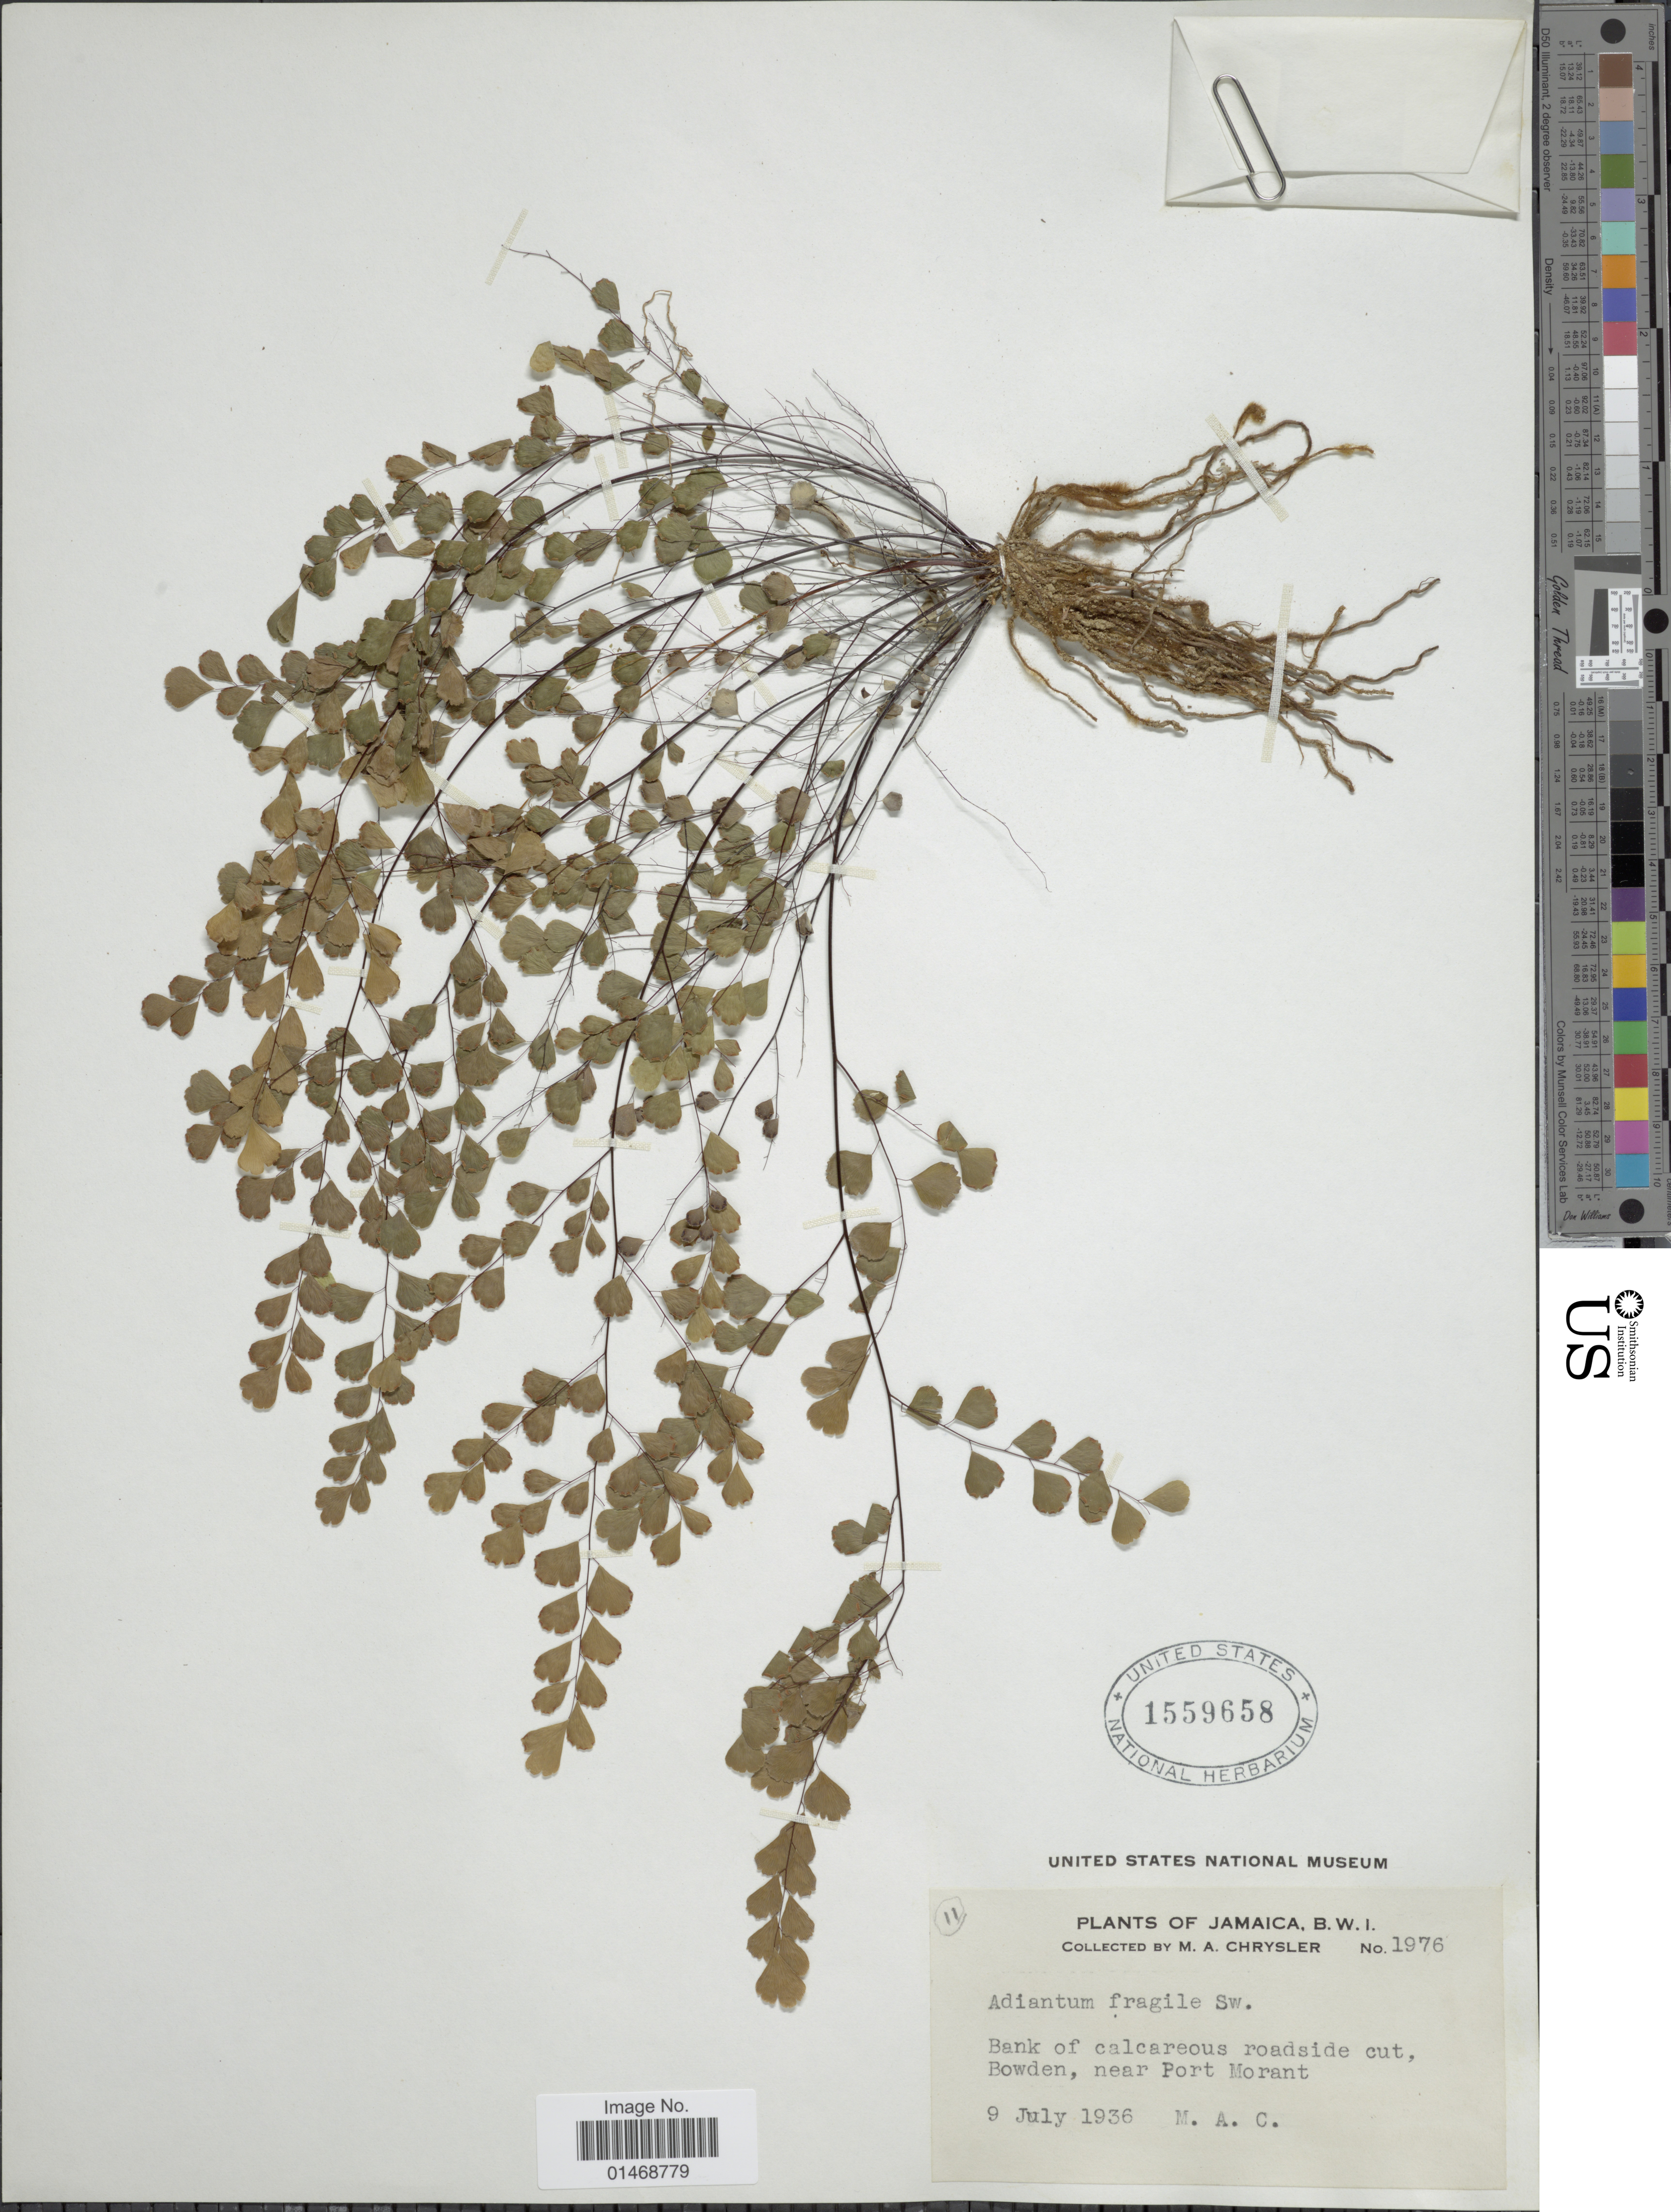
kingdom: Plantae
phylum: Tracheophyta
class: Polypodiopsida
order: Polypodiales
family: Pteridaceae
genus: Adiantum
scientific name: Adiantum fragile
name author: Sw.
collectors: M. A. Chrysler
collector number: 1976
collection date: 1936-07-09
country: Jamaica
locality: Bank of calcareous roadside cut, Bowden, near Port Morant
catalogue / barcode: US 1559658